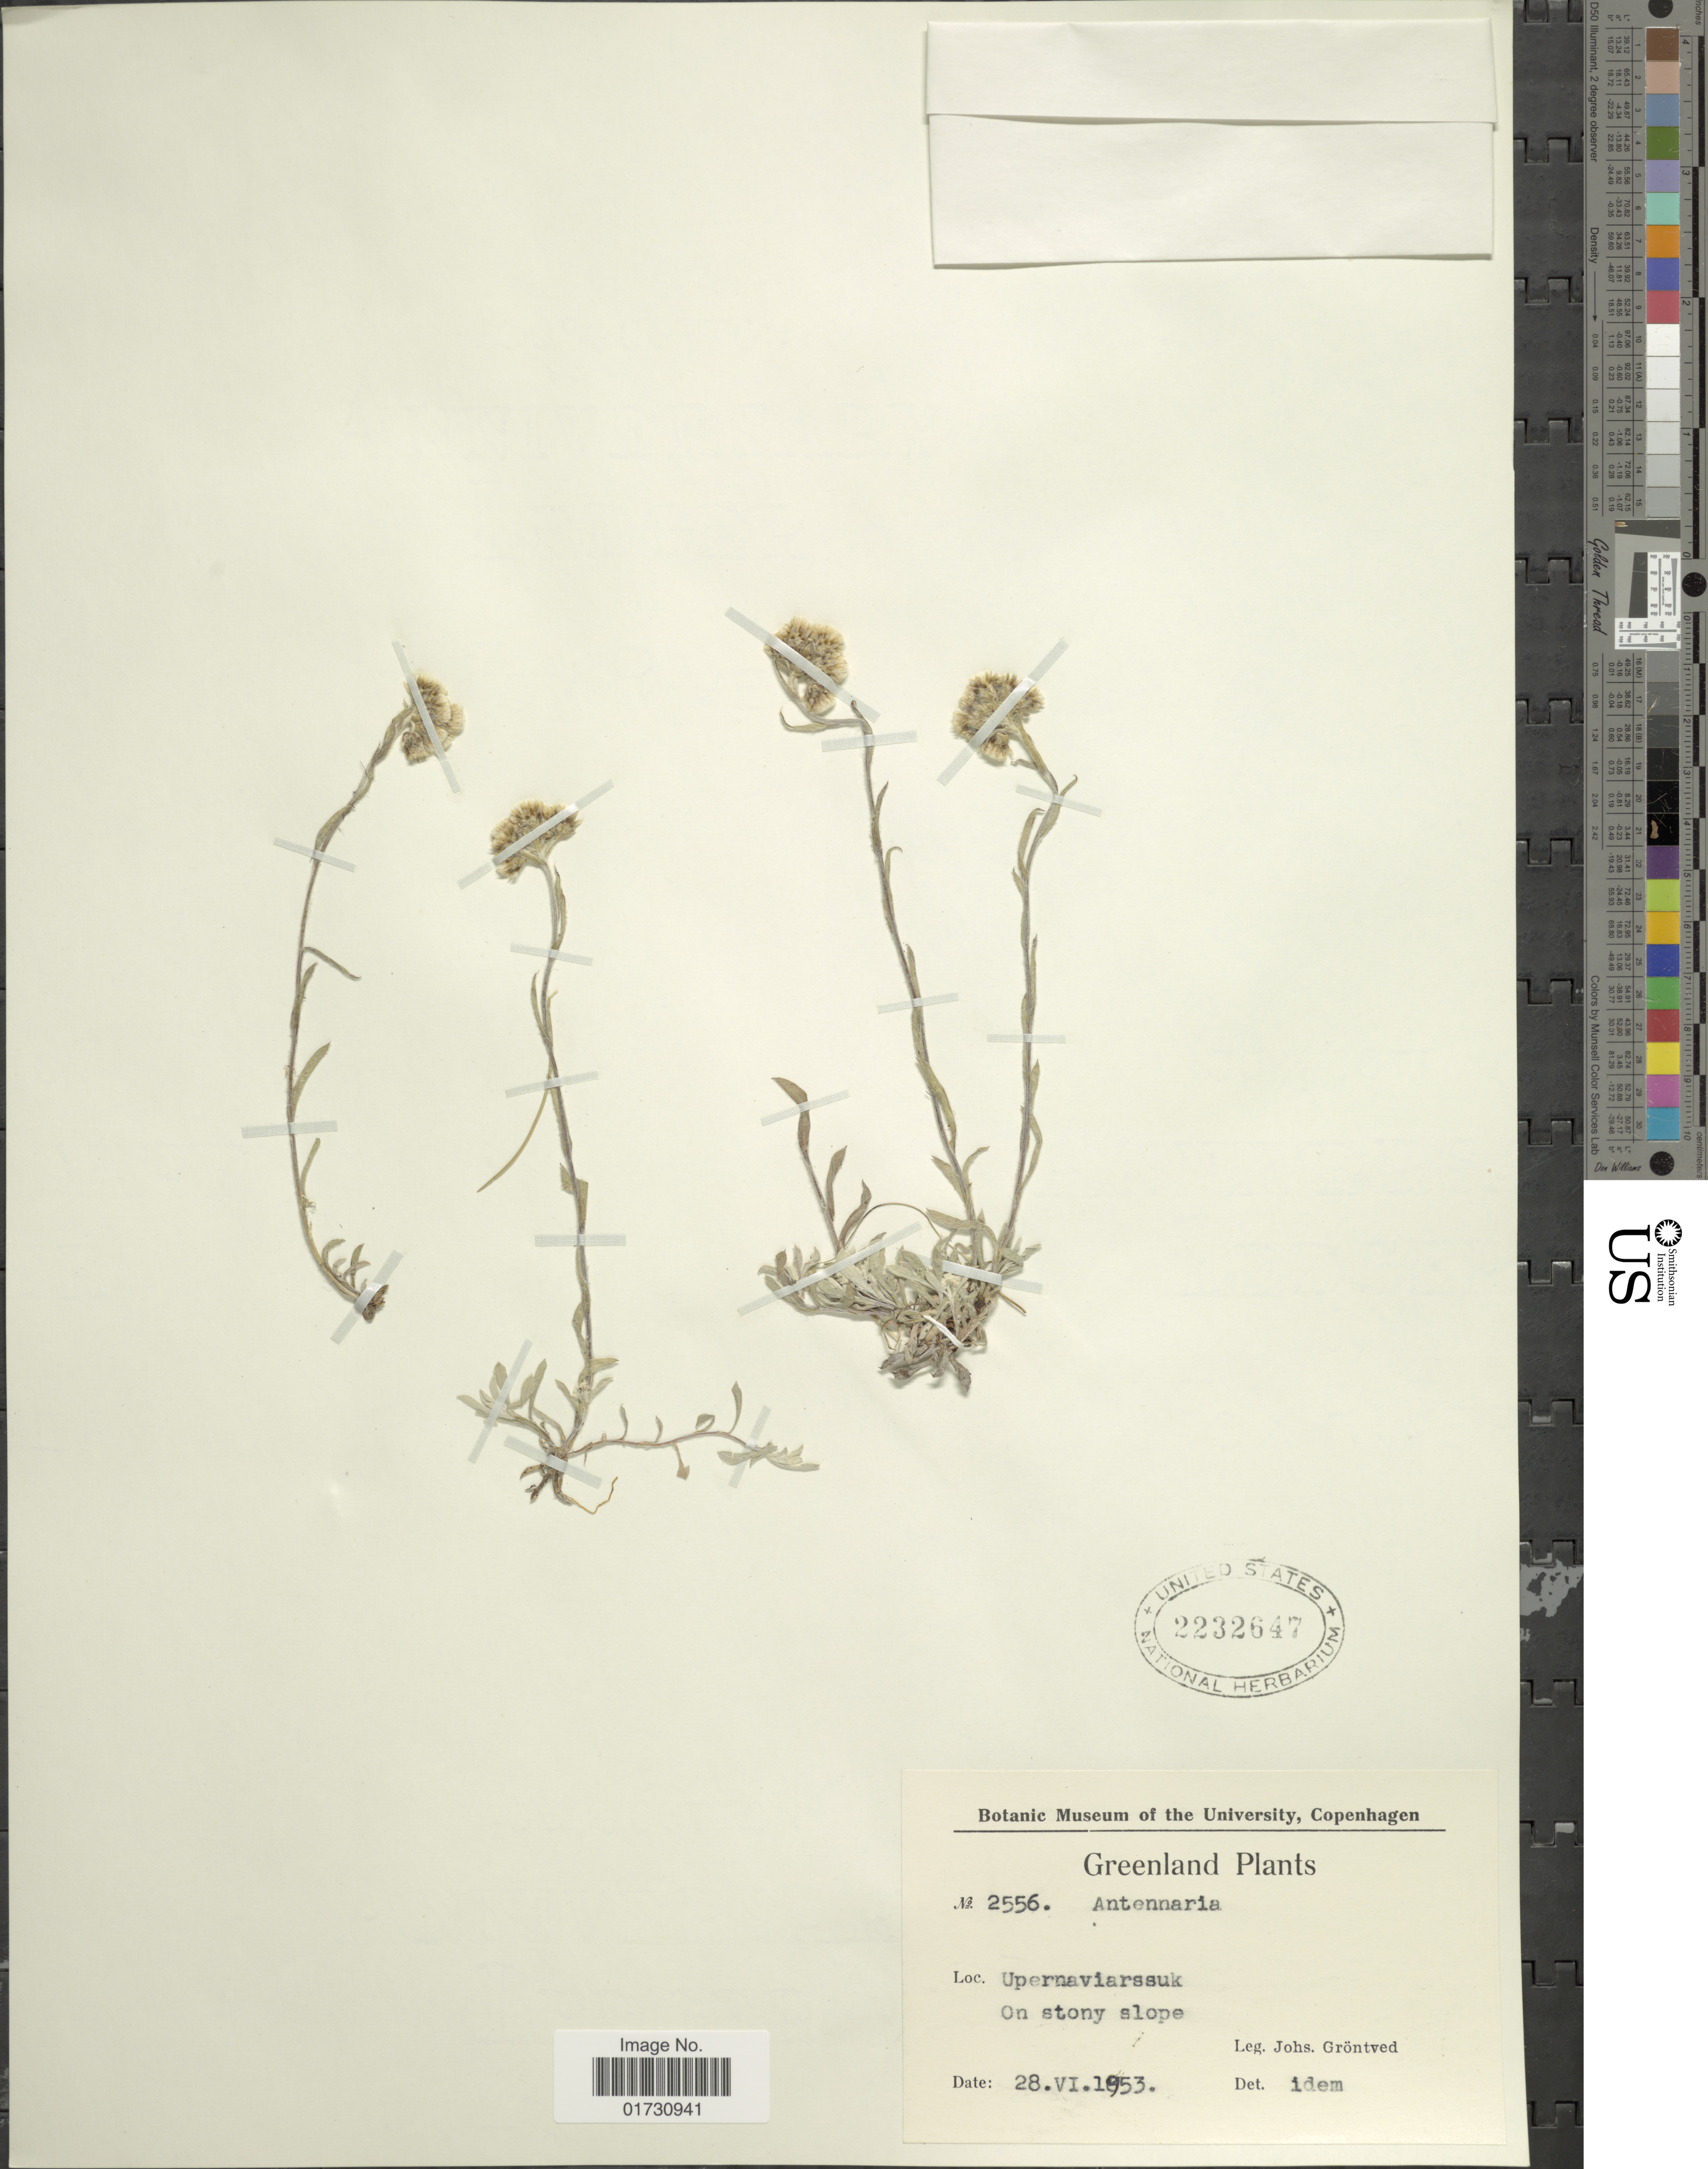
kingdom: Plantae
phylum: Tracheophyta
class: Magnoliopsida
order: Asterales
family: Asteraceae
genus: Antennaria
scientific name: Antennaria groenlandica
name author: Porsild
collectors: J. Gröntved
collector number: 2556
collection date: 1953-06-28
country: Greenland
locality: Upernaviarssuk, on stony slope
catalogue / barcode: US 2232647